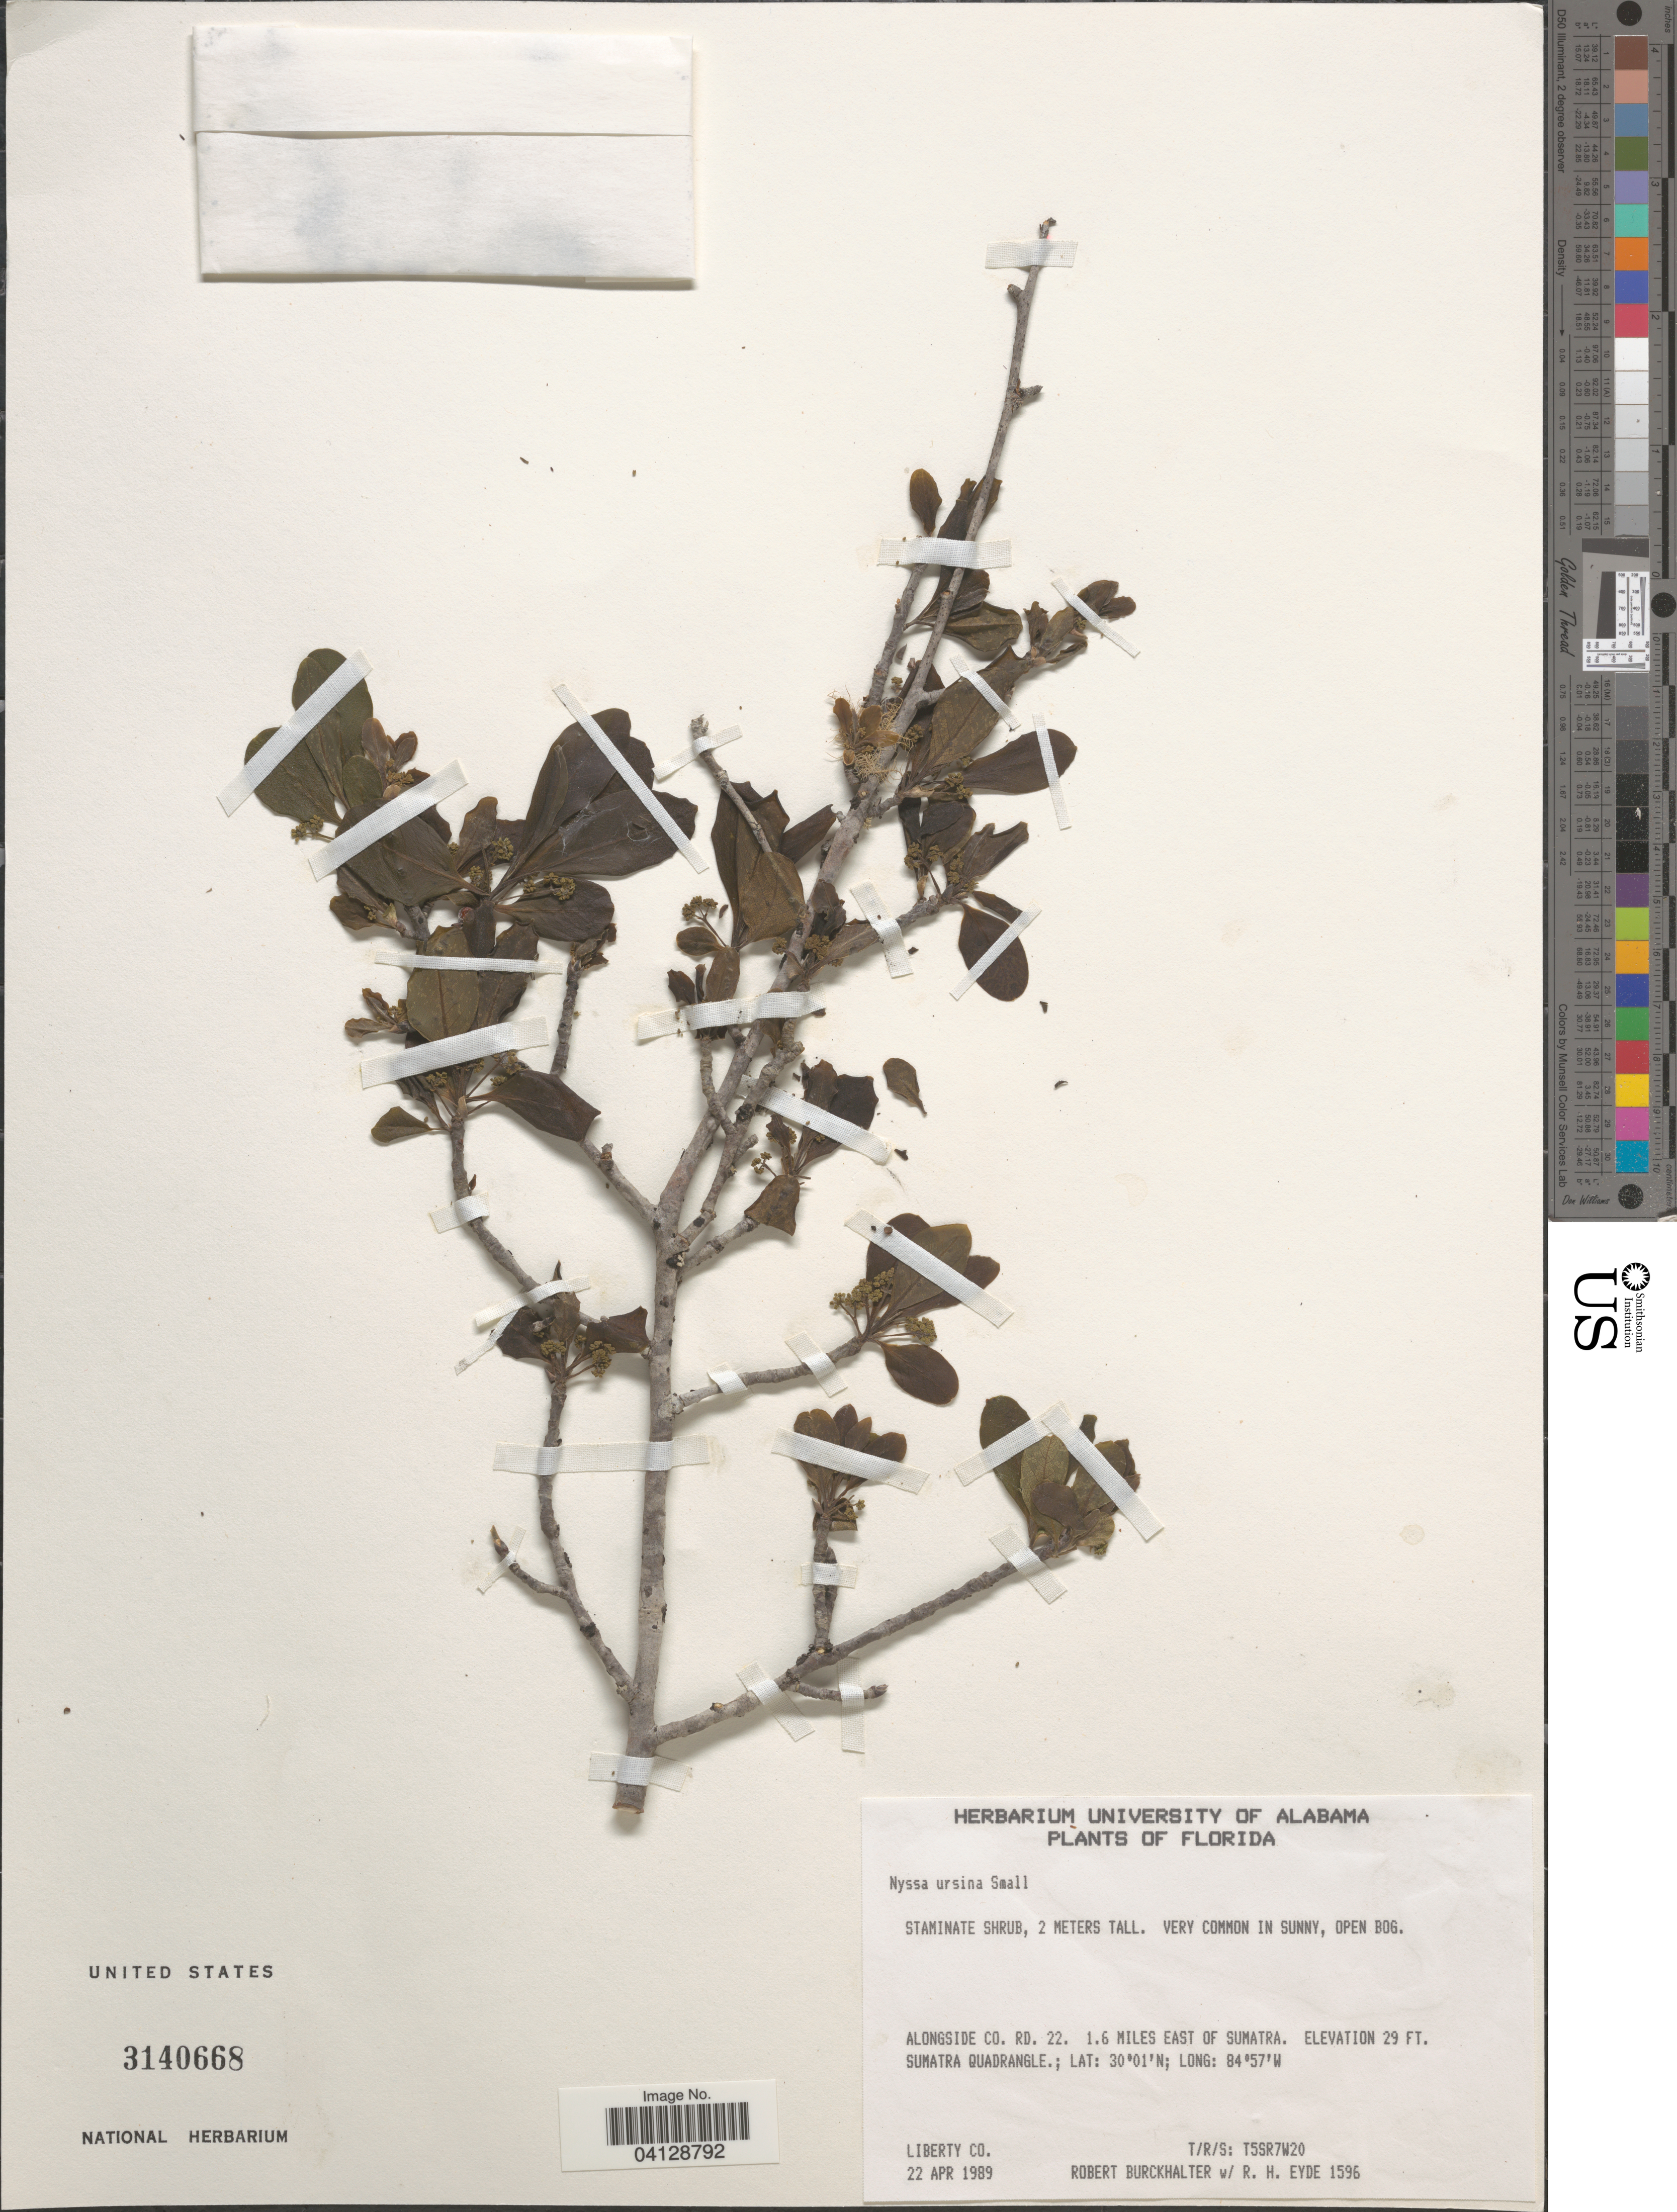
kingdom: Plantae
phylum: Tracheophyta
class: Magnoliopsida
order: Cornales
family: Nyssaceae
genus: Nyssa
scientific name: Nyssa ursina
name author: Small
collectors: R. Burckhalter & R. H. Eyde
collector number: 1596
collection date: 1989-04-22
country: United States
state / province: Florida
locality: Alongside Co. Rd. 22. 1.6 miles east of Sumatra. Sumatra Quadrangle. Liberty Co. T/R/S: T5SR7W20.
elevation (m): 9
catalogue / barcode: US 3140668